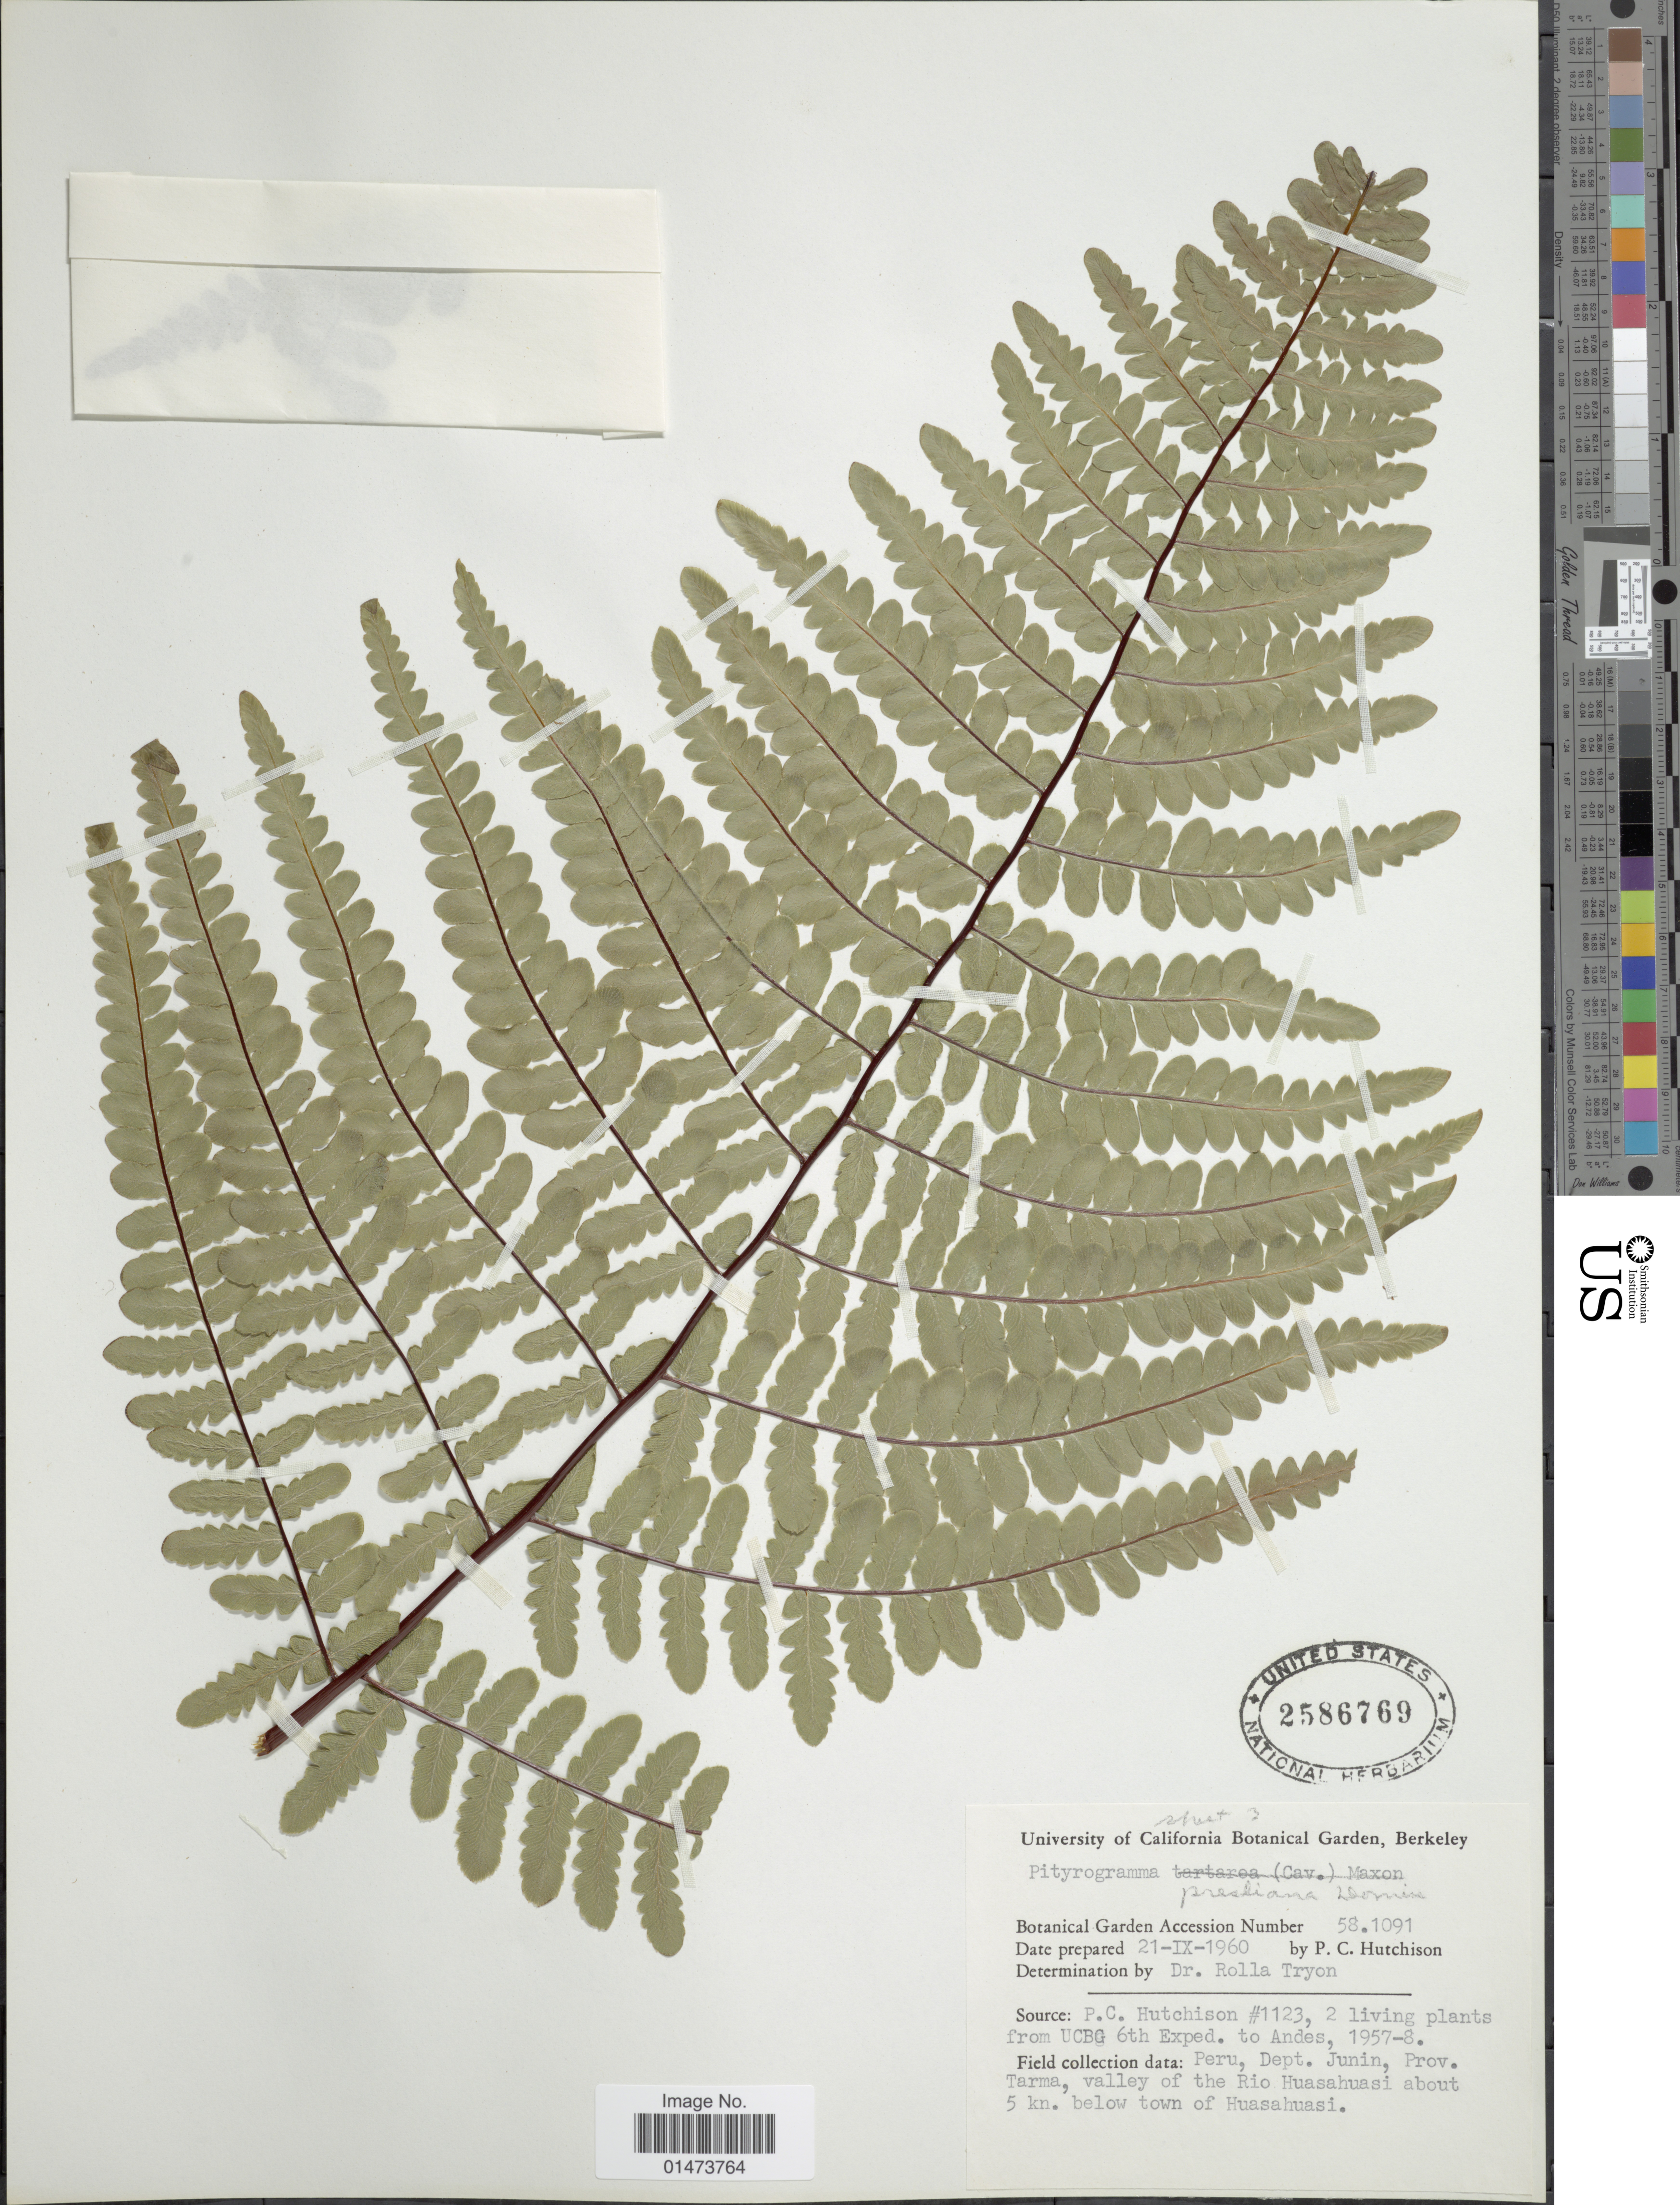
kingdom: Plantae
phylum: Tracheophyta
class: Polypodiopsida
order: Polypodiales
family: Pteridaceae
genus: Pityrogramma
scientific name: Pityrogramma presliana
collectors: P. C. Hutchison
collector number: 58.1091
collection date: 1960-09-21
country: United States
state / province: California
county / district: Alameda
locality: California Botanical Garden, Berkeley.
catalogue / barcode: US 2586769